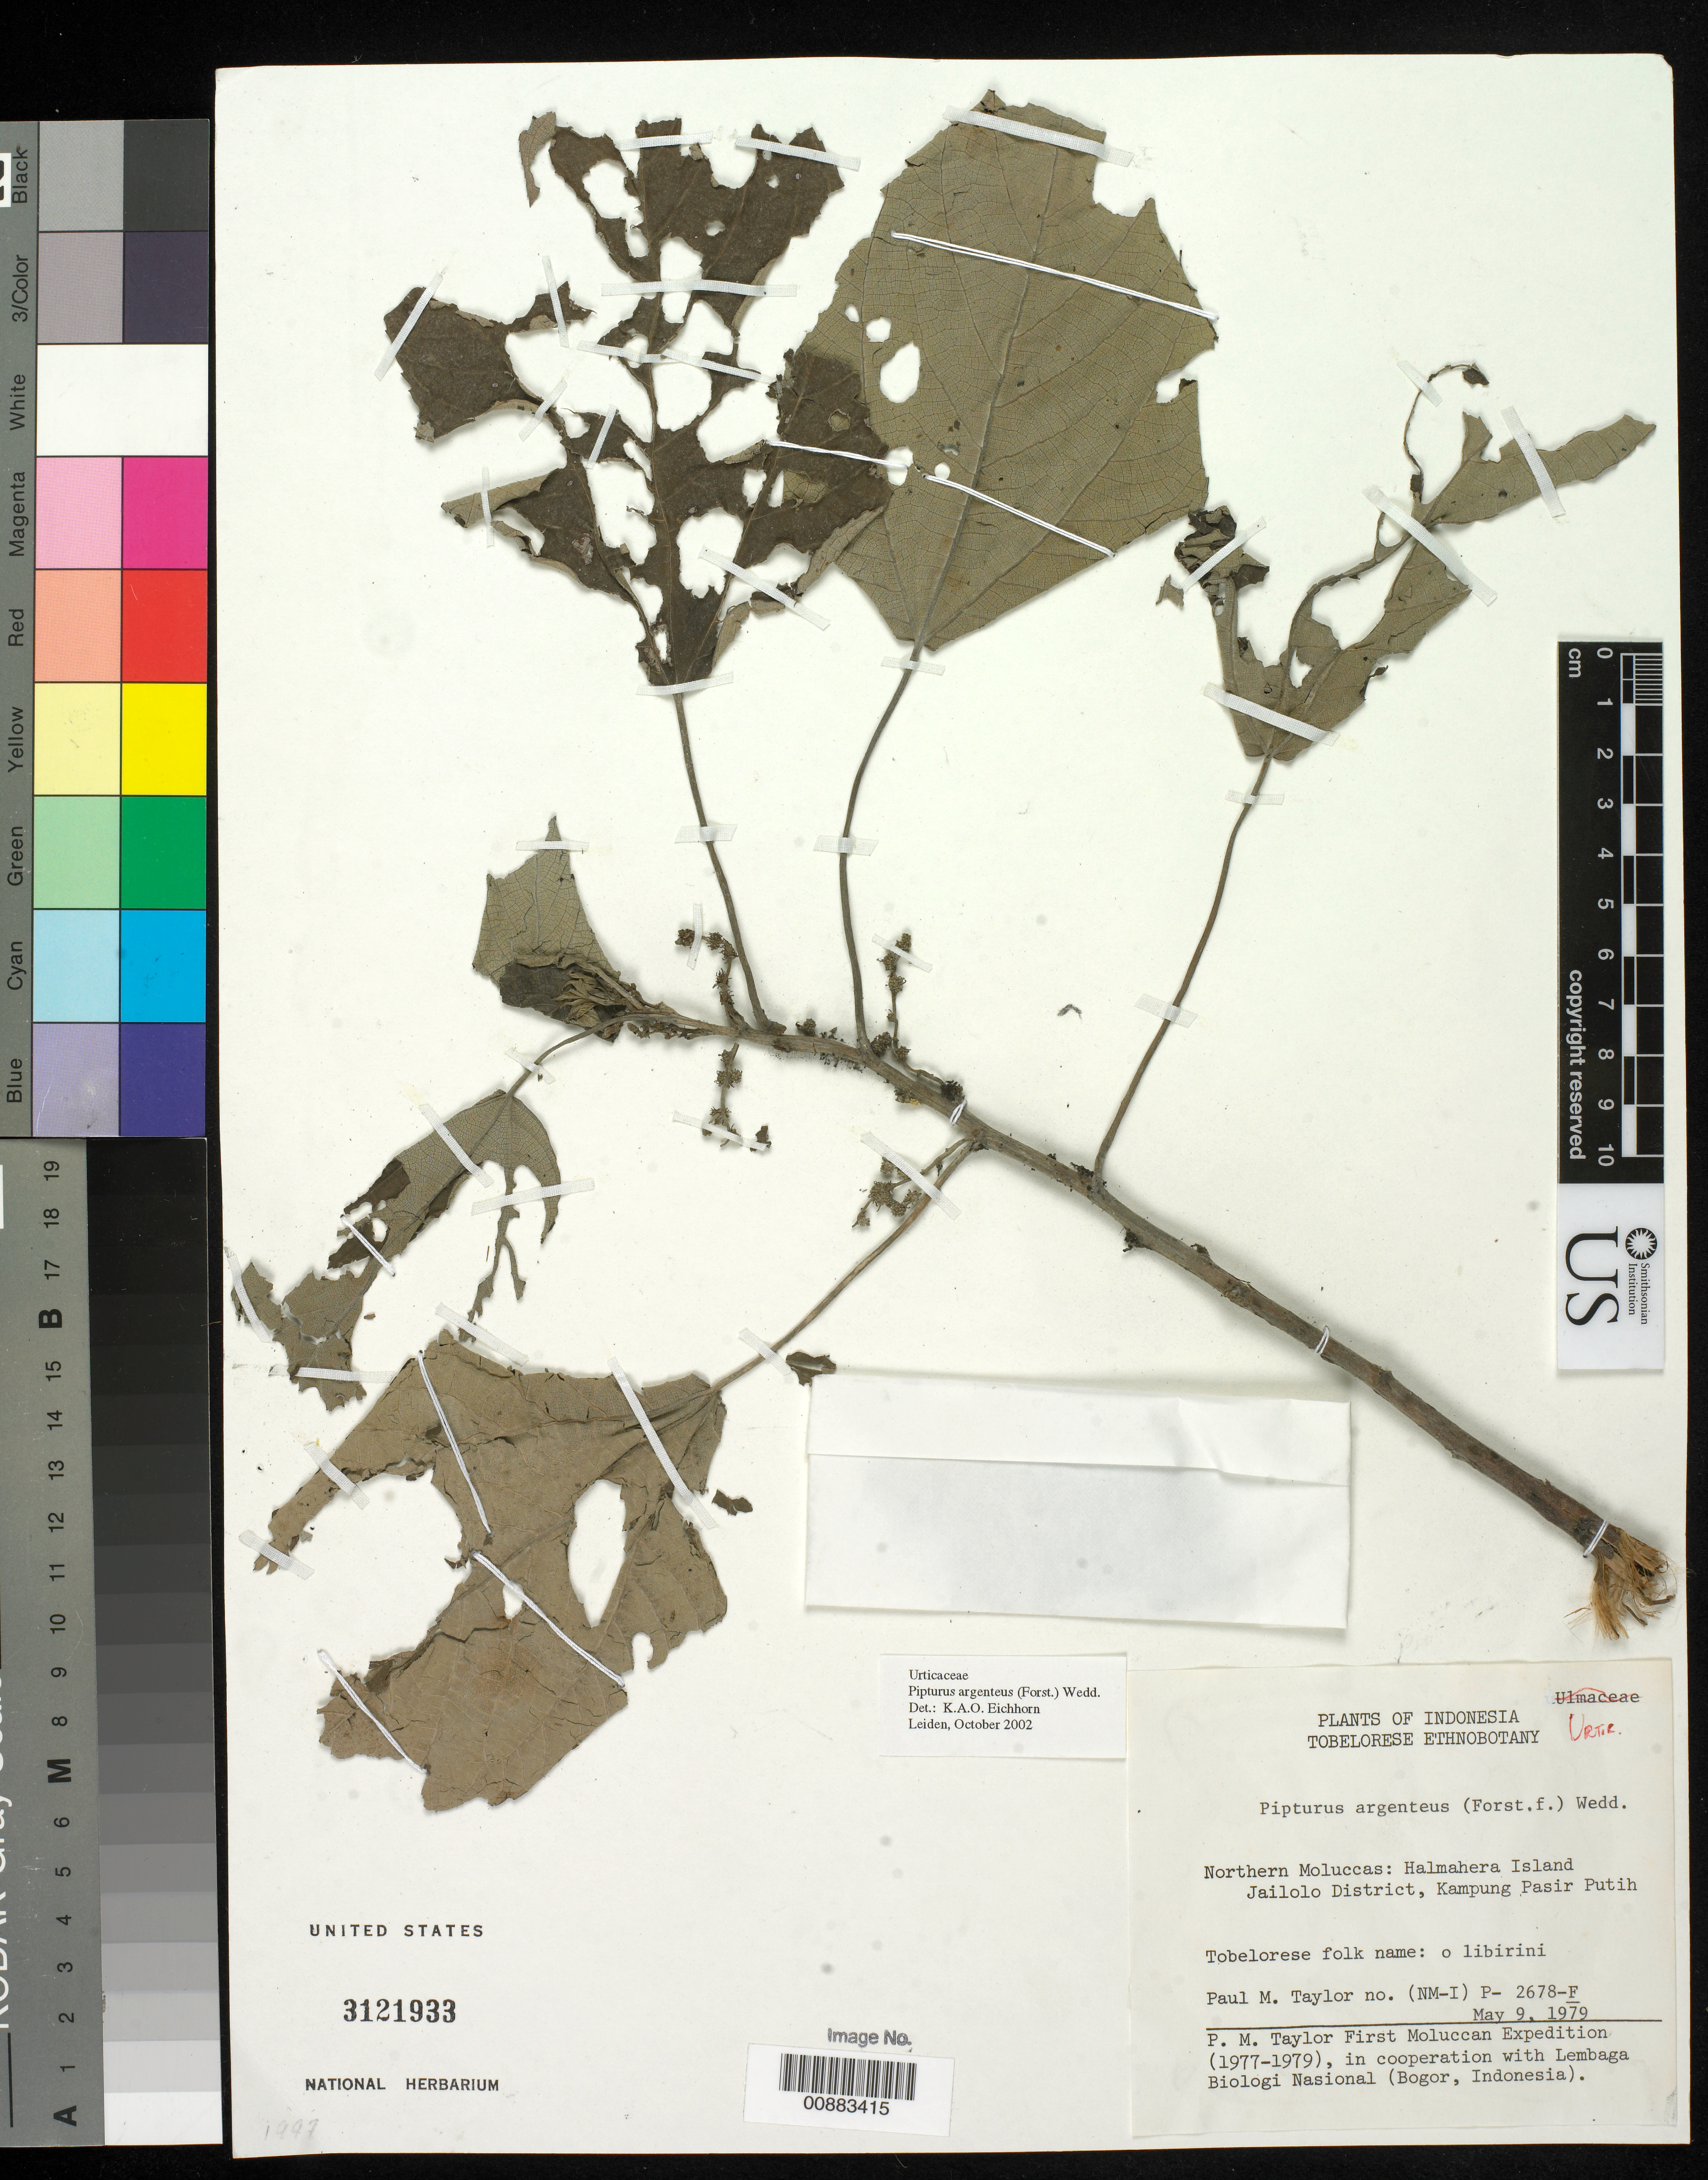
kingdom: Plantae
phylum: Tracheophyta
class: Magnoliopsida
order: Rosales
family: Urticaceae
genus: Pipturus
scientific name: Pipturus argenteus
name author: (G. Forst.) Wedd.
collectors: P. M. Taylor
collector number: (NM-I) P-2678-F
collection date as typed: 09 May 1979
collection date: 1979-05-09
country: Indonesia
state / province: Maluku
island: Halmahera I.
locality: Jailolo District, Kampung Pasir Putih, Maluku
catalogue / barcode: US 3121933